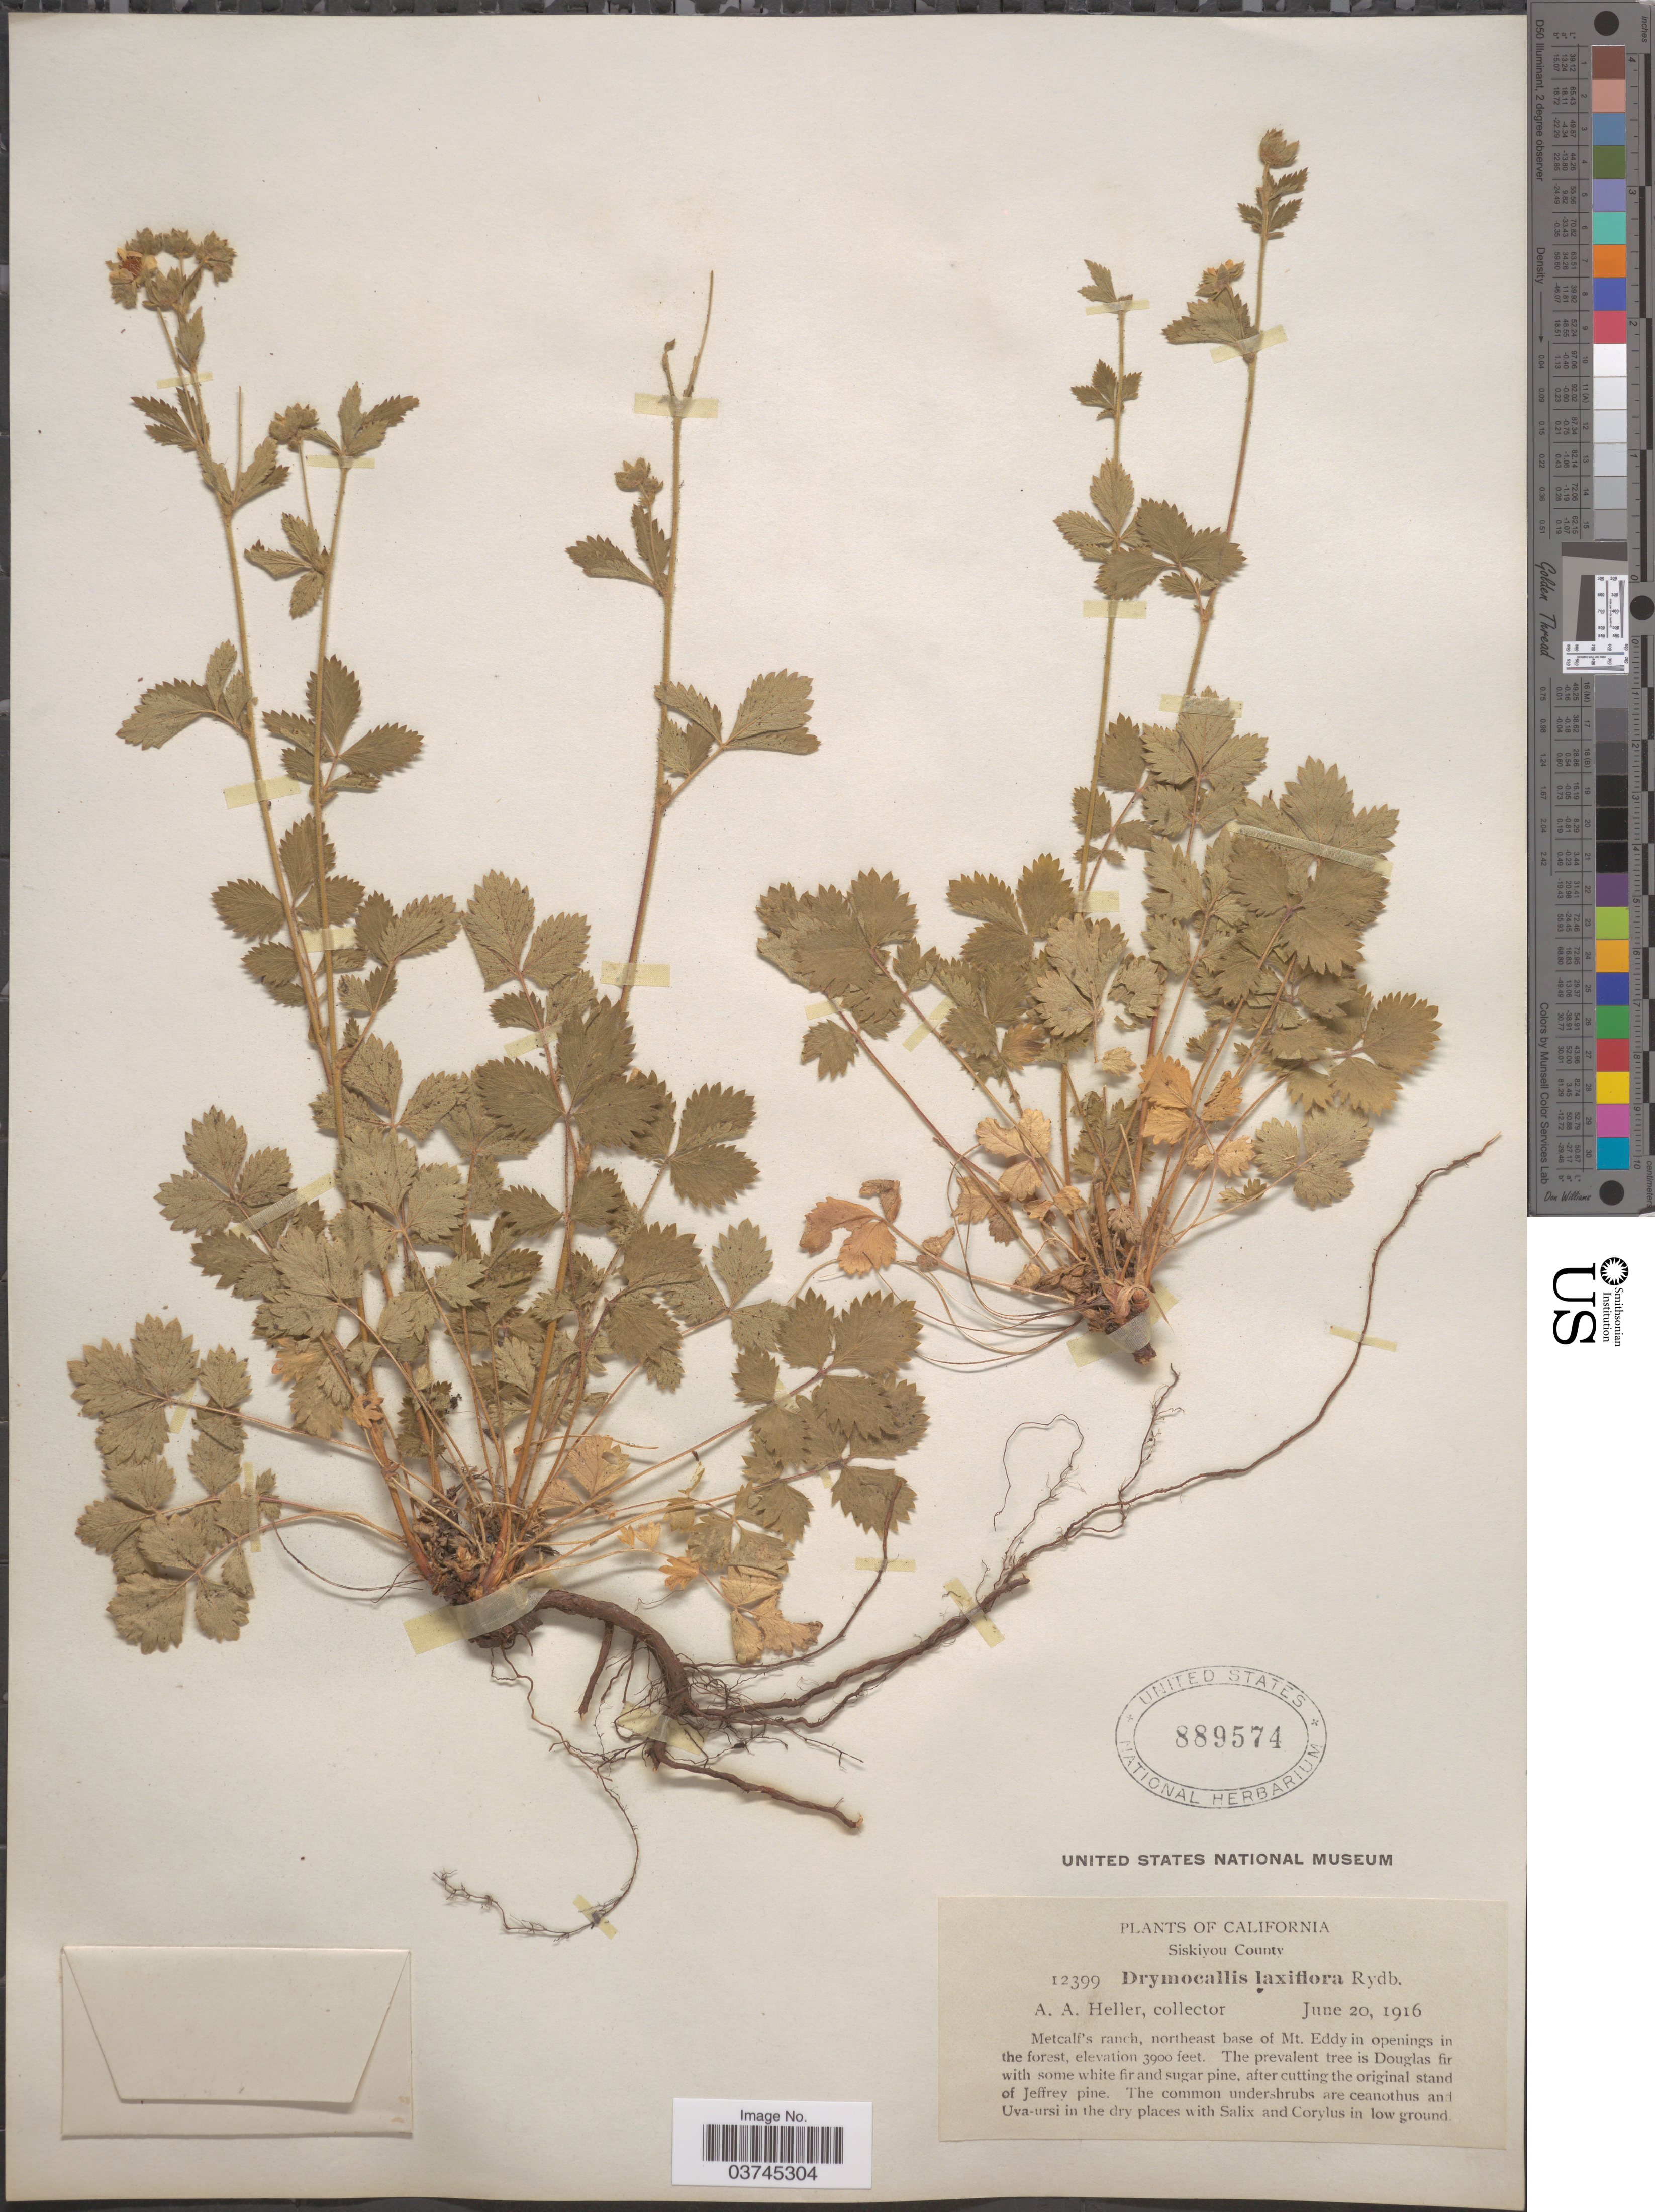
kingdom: Plantae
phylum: Tracheophyta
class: Magnoliopsida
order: Rosales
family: Rosaceae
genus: Drymocallis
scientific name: Drymocallis glandulosa subsp. reflexa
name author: (Greene) Soják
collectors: A. A. Heller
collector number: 12399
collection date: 1916-06-20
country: United States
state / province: California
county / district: Siskiyou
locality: Siskiyou County. Metcalf's ranch, northeast base of Mt. Eddy in openings in the forest.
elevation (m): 1189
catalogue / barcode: US 889574